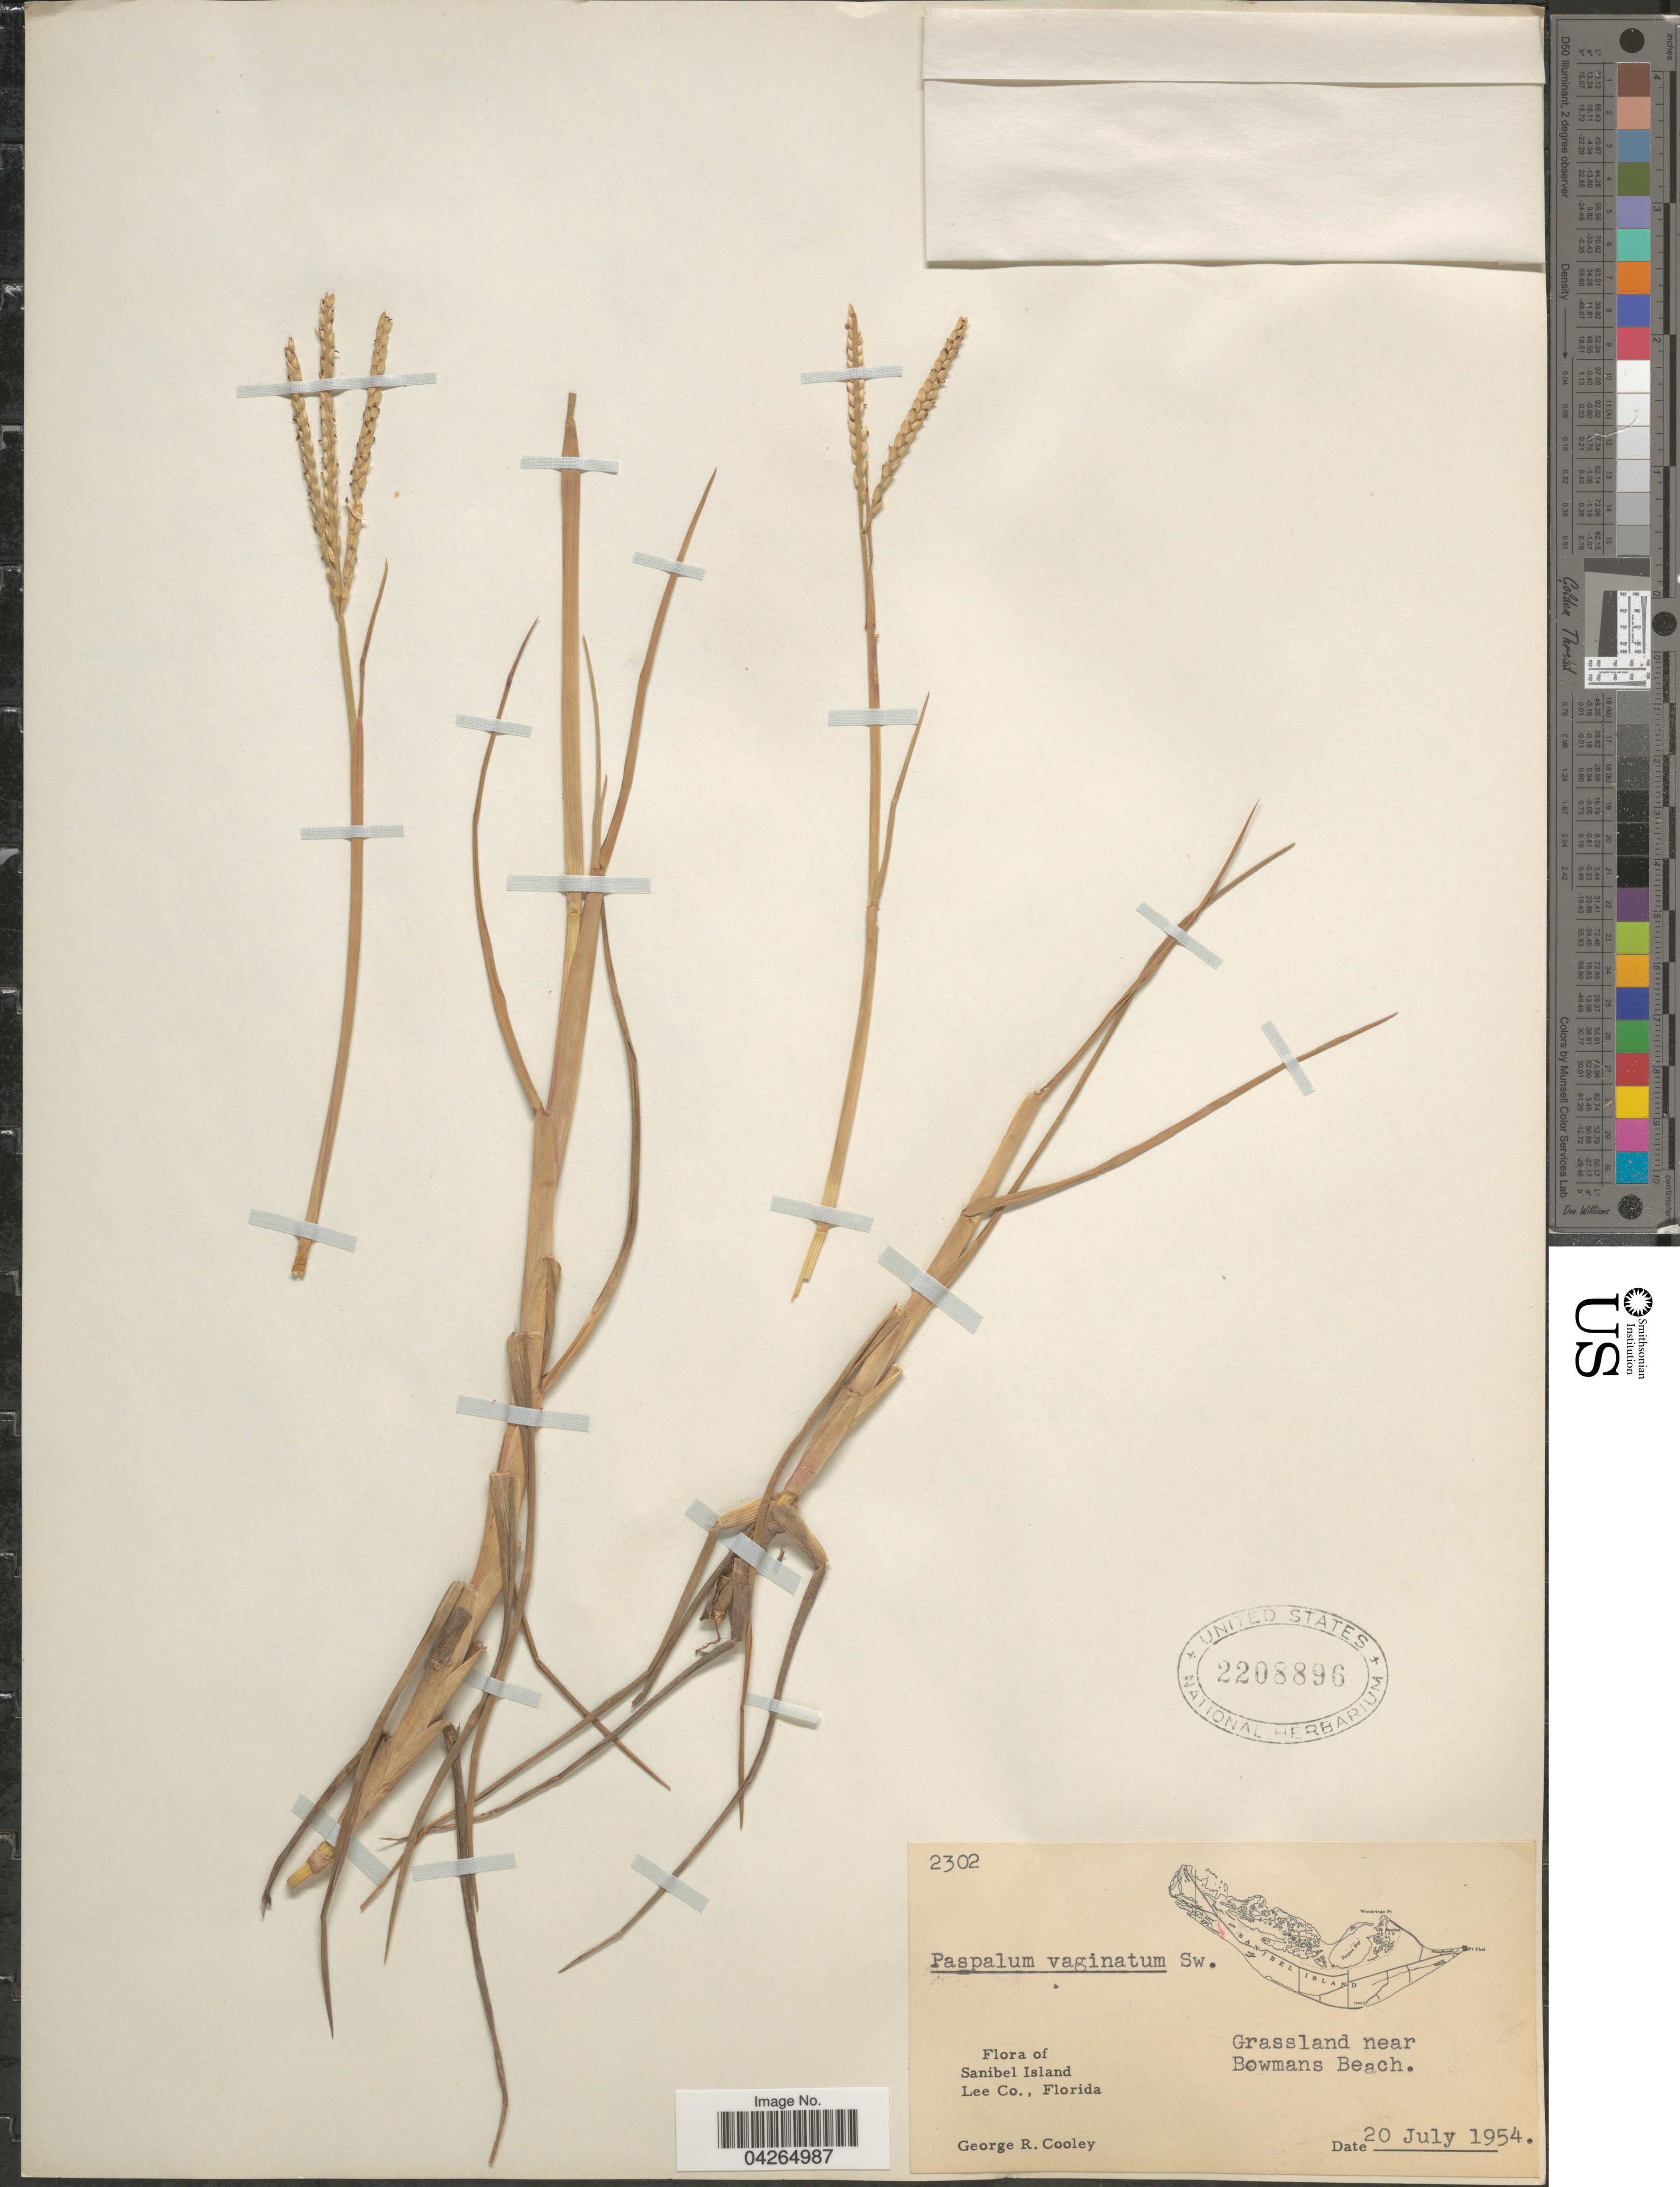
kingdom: Plantae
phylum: Tracheophyta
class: Liliopsida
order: Poales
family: Poaceae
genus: Paspalum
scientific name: Paspalum vaginatum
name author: Sw.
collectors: G. R. Cooley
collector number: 2302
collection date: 1954-07-20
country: United States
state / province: Florida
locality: Sanibel Island, Lee Co. Grassland near Bowmans Beach.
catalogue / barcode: US 2208896